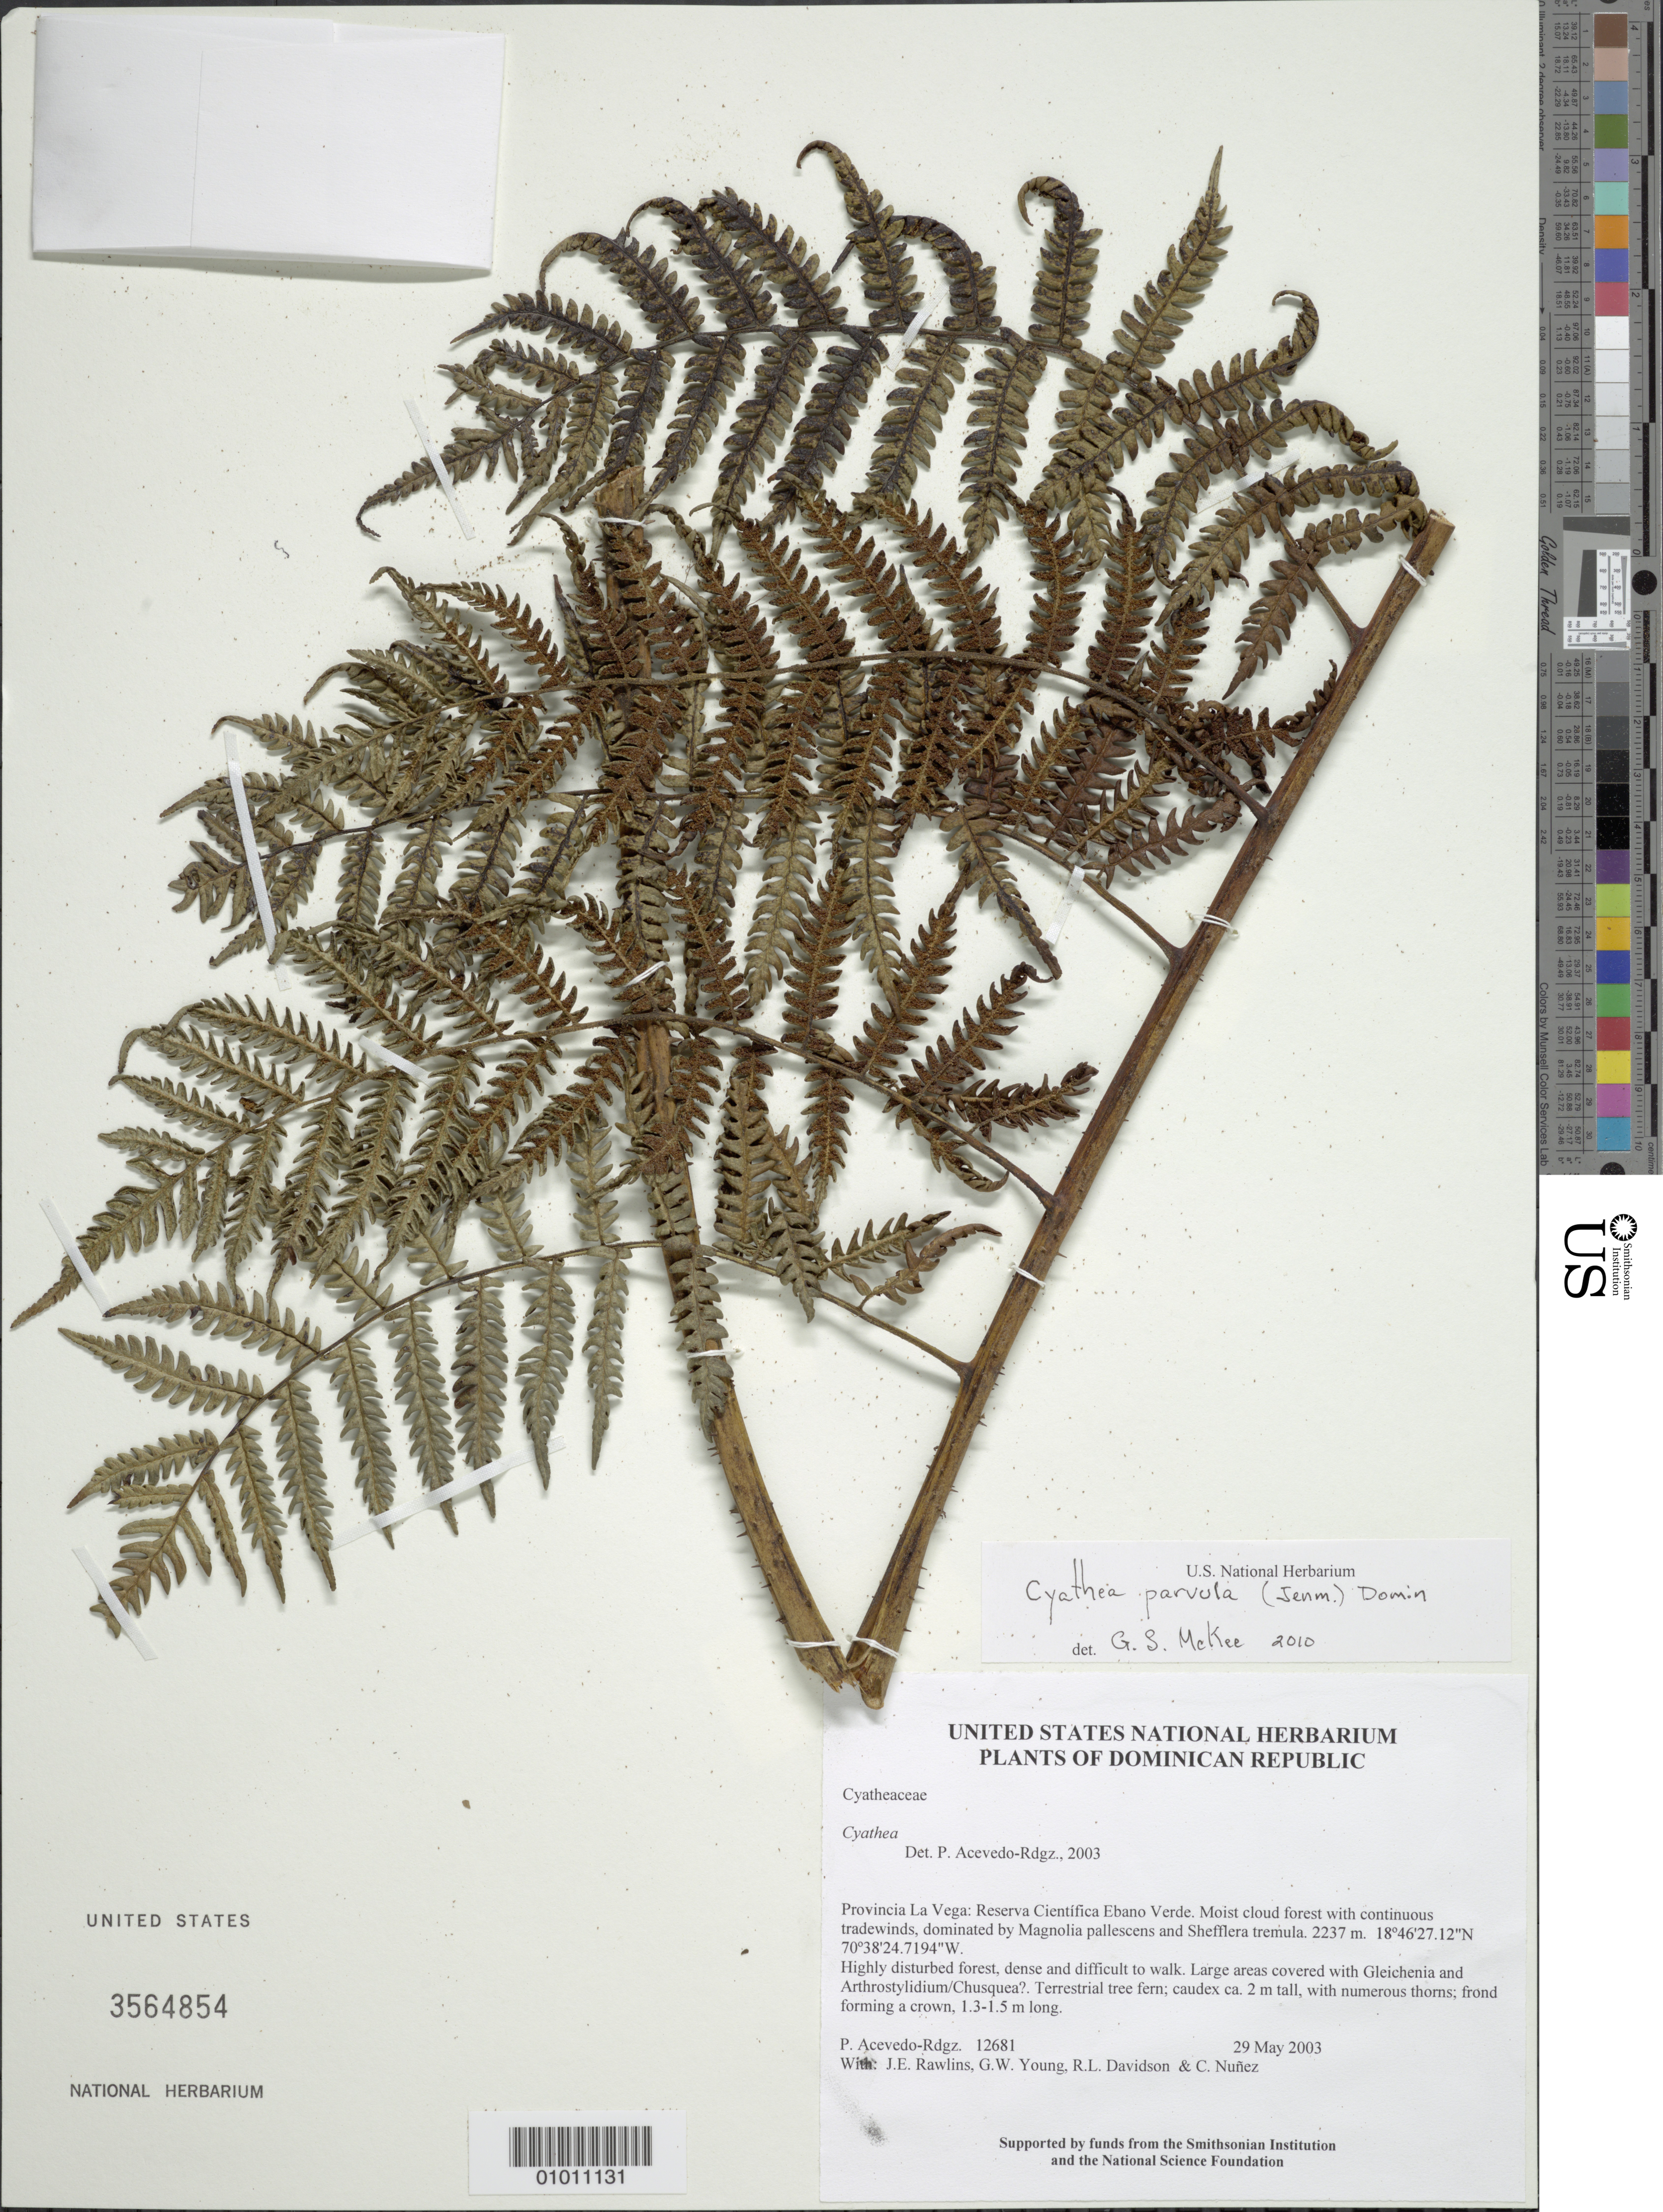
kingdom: Plantae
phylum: Tracheophyta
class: Polypodiopsida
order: Cyatheales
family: Cyatheaceae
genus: Cyathea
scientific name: Cyathea parvula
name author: (Jenman) Domin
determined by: McKee, G. S., (US), NMNH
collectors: P. Acevedo-Rodr., J. Rawlins, G. Young, R. Davidson & C. Nunez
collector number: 12681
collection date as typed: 29 May 2003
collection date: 2003-05-29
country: Dominican Republic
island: Hispaniola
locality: Provincia La Vega: Reserva Científica Ebano Verde. Moist cloud forest with continuous tradewinds, dominated by Magnolia pallescens and Shefflera tremula.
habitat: Highly disturbed forest, dense and difficult to walk. Large areas covered with Gleichenia and Arthrostylidium/Chusquea?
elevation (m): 2237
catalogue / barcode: US 3564854